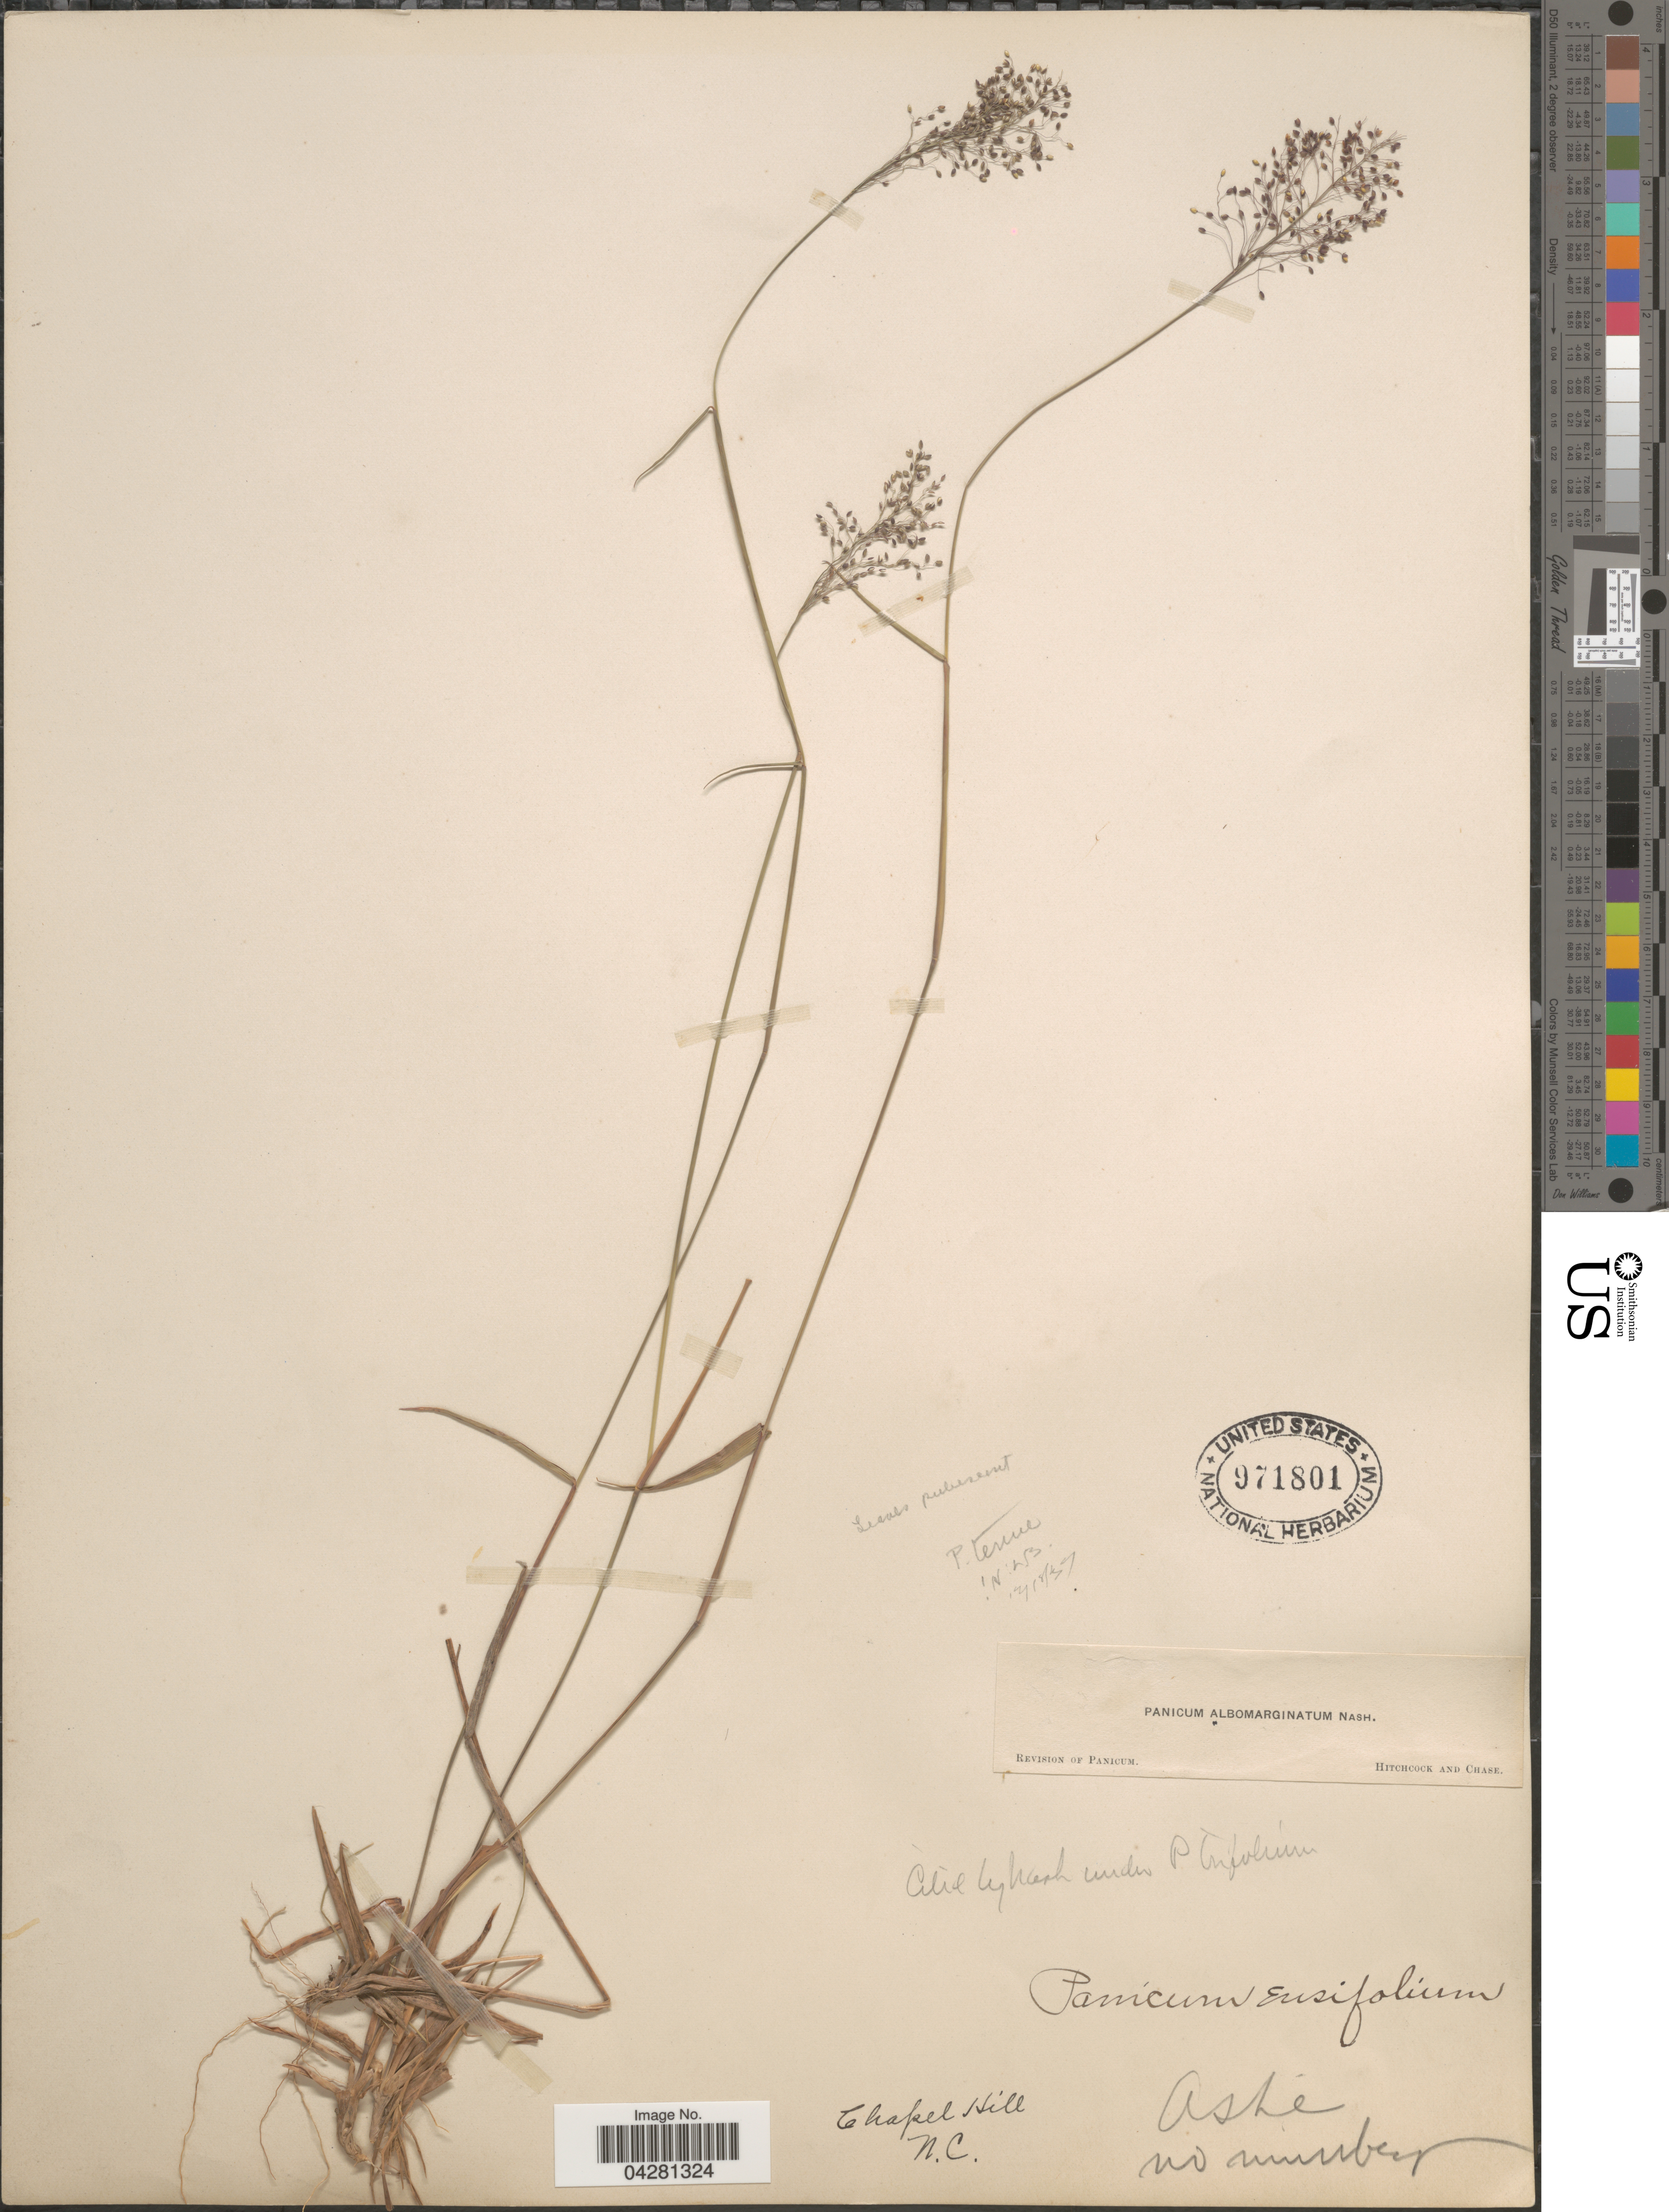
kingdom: Plantae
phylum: Tracheophyta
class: Liliopsida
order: Poales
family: Poaceae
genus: Dichanthelium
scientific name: Dichanthelium dichotomum var. unciphyllum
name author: (Trin.) Davidse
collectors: -- Ashe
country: United States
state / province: North Carolina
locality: Chapel Hill.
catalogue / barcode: US 971801